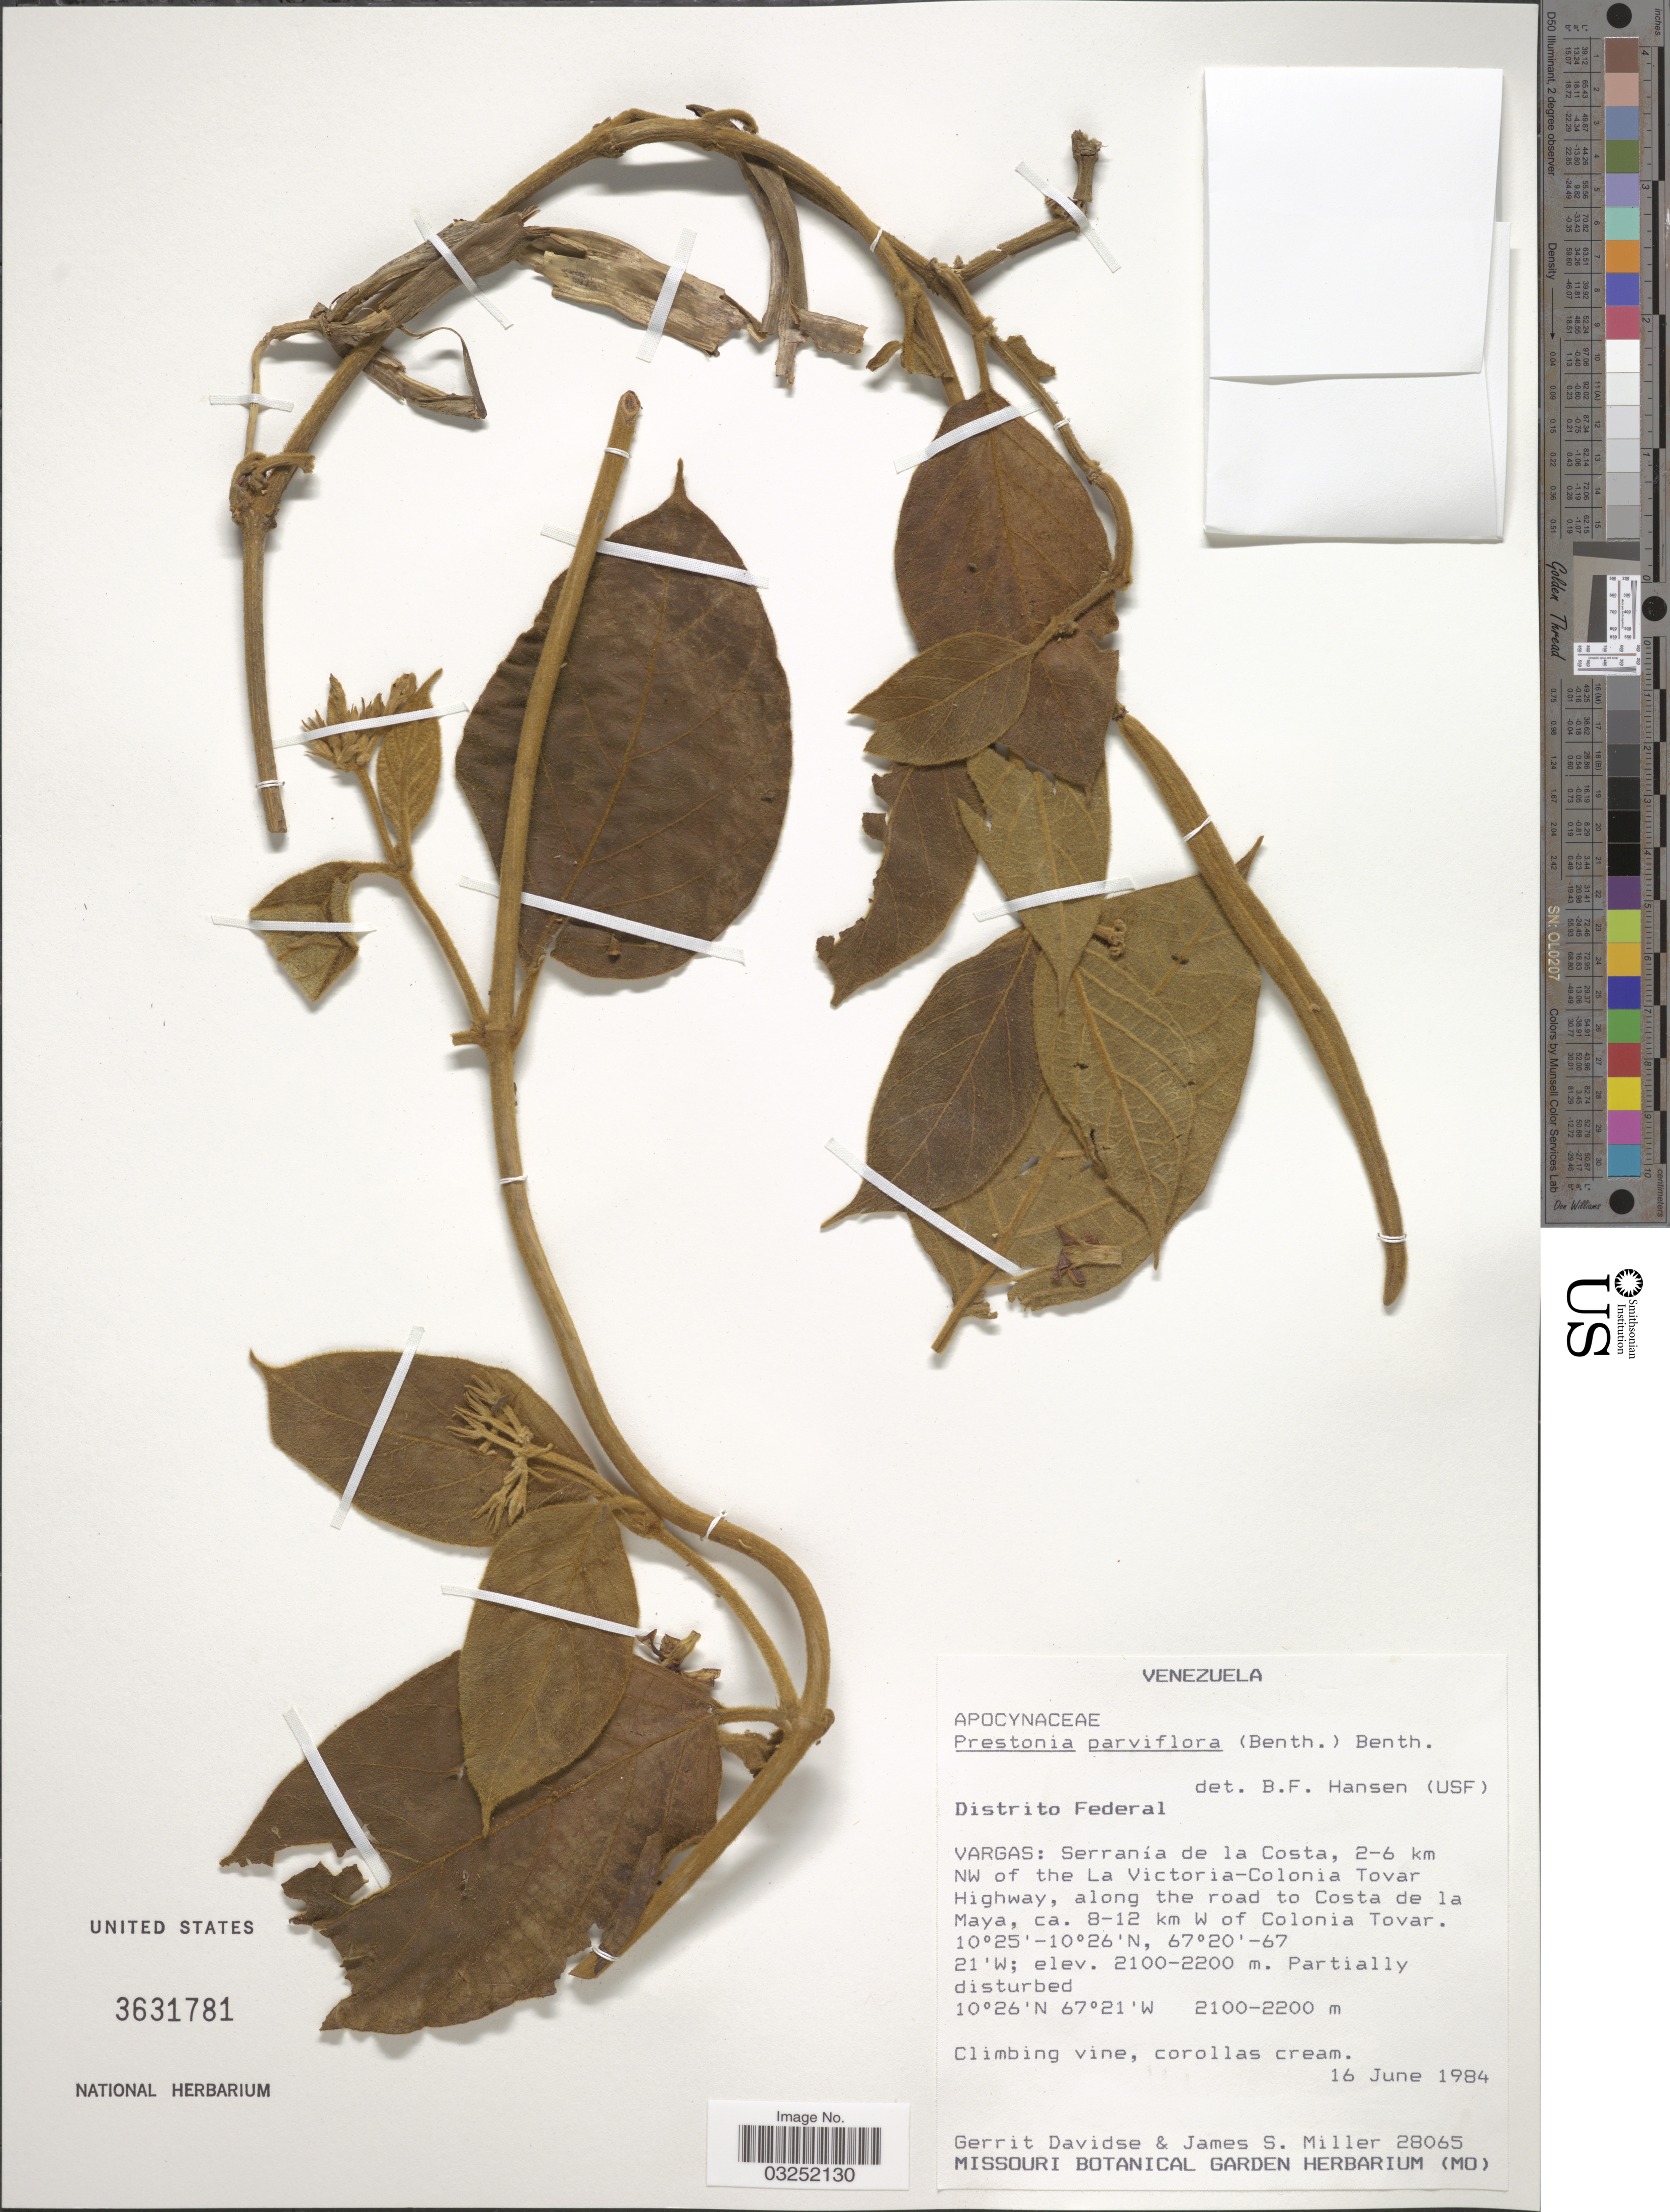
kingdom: Plantae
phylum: Tracheophyta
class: Magnoliopsida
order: Gentianales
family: Apocynaceae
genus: Prestonia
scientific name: Prestonia parviflora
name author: (Benth.) Benth.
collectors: G. Davidse & J. S. Miller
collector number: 28065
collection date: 1984-06-16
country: Venezuela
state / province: Vargas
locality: Distrito Federal, Vargas: Serranía de la Costa, 2-6 km NW of the La Victoria-Colonia Tovar Highway, along the road to Costa de la Maya, ca. 8-12 km W of Colonia Tovar.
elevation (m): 2100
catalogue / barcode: US 3631781